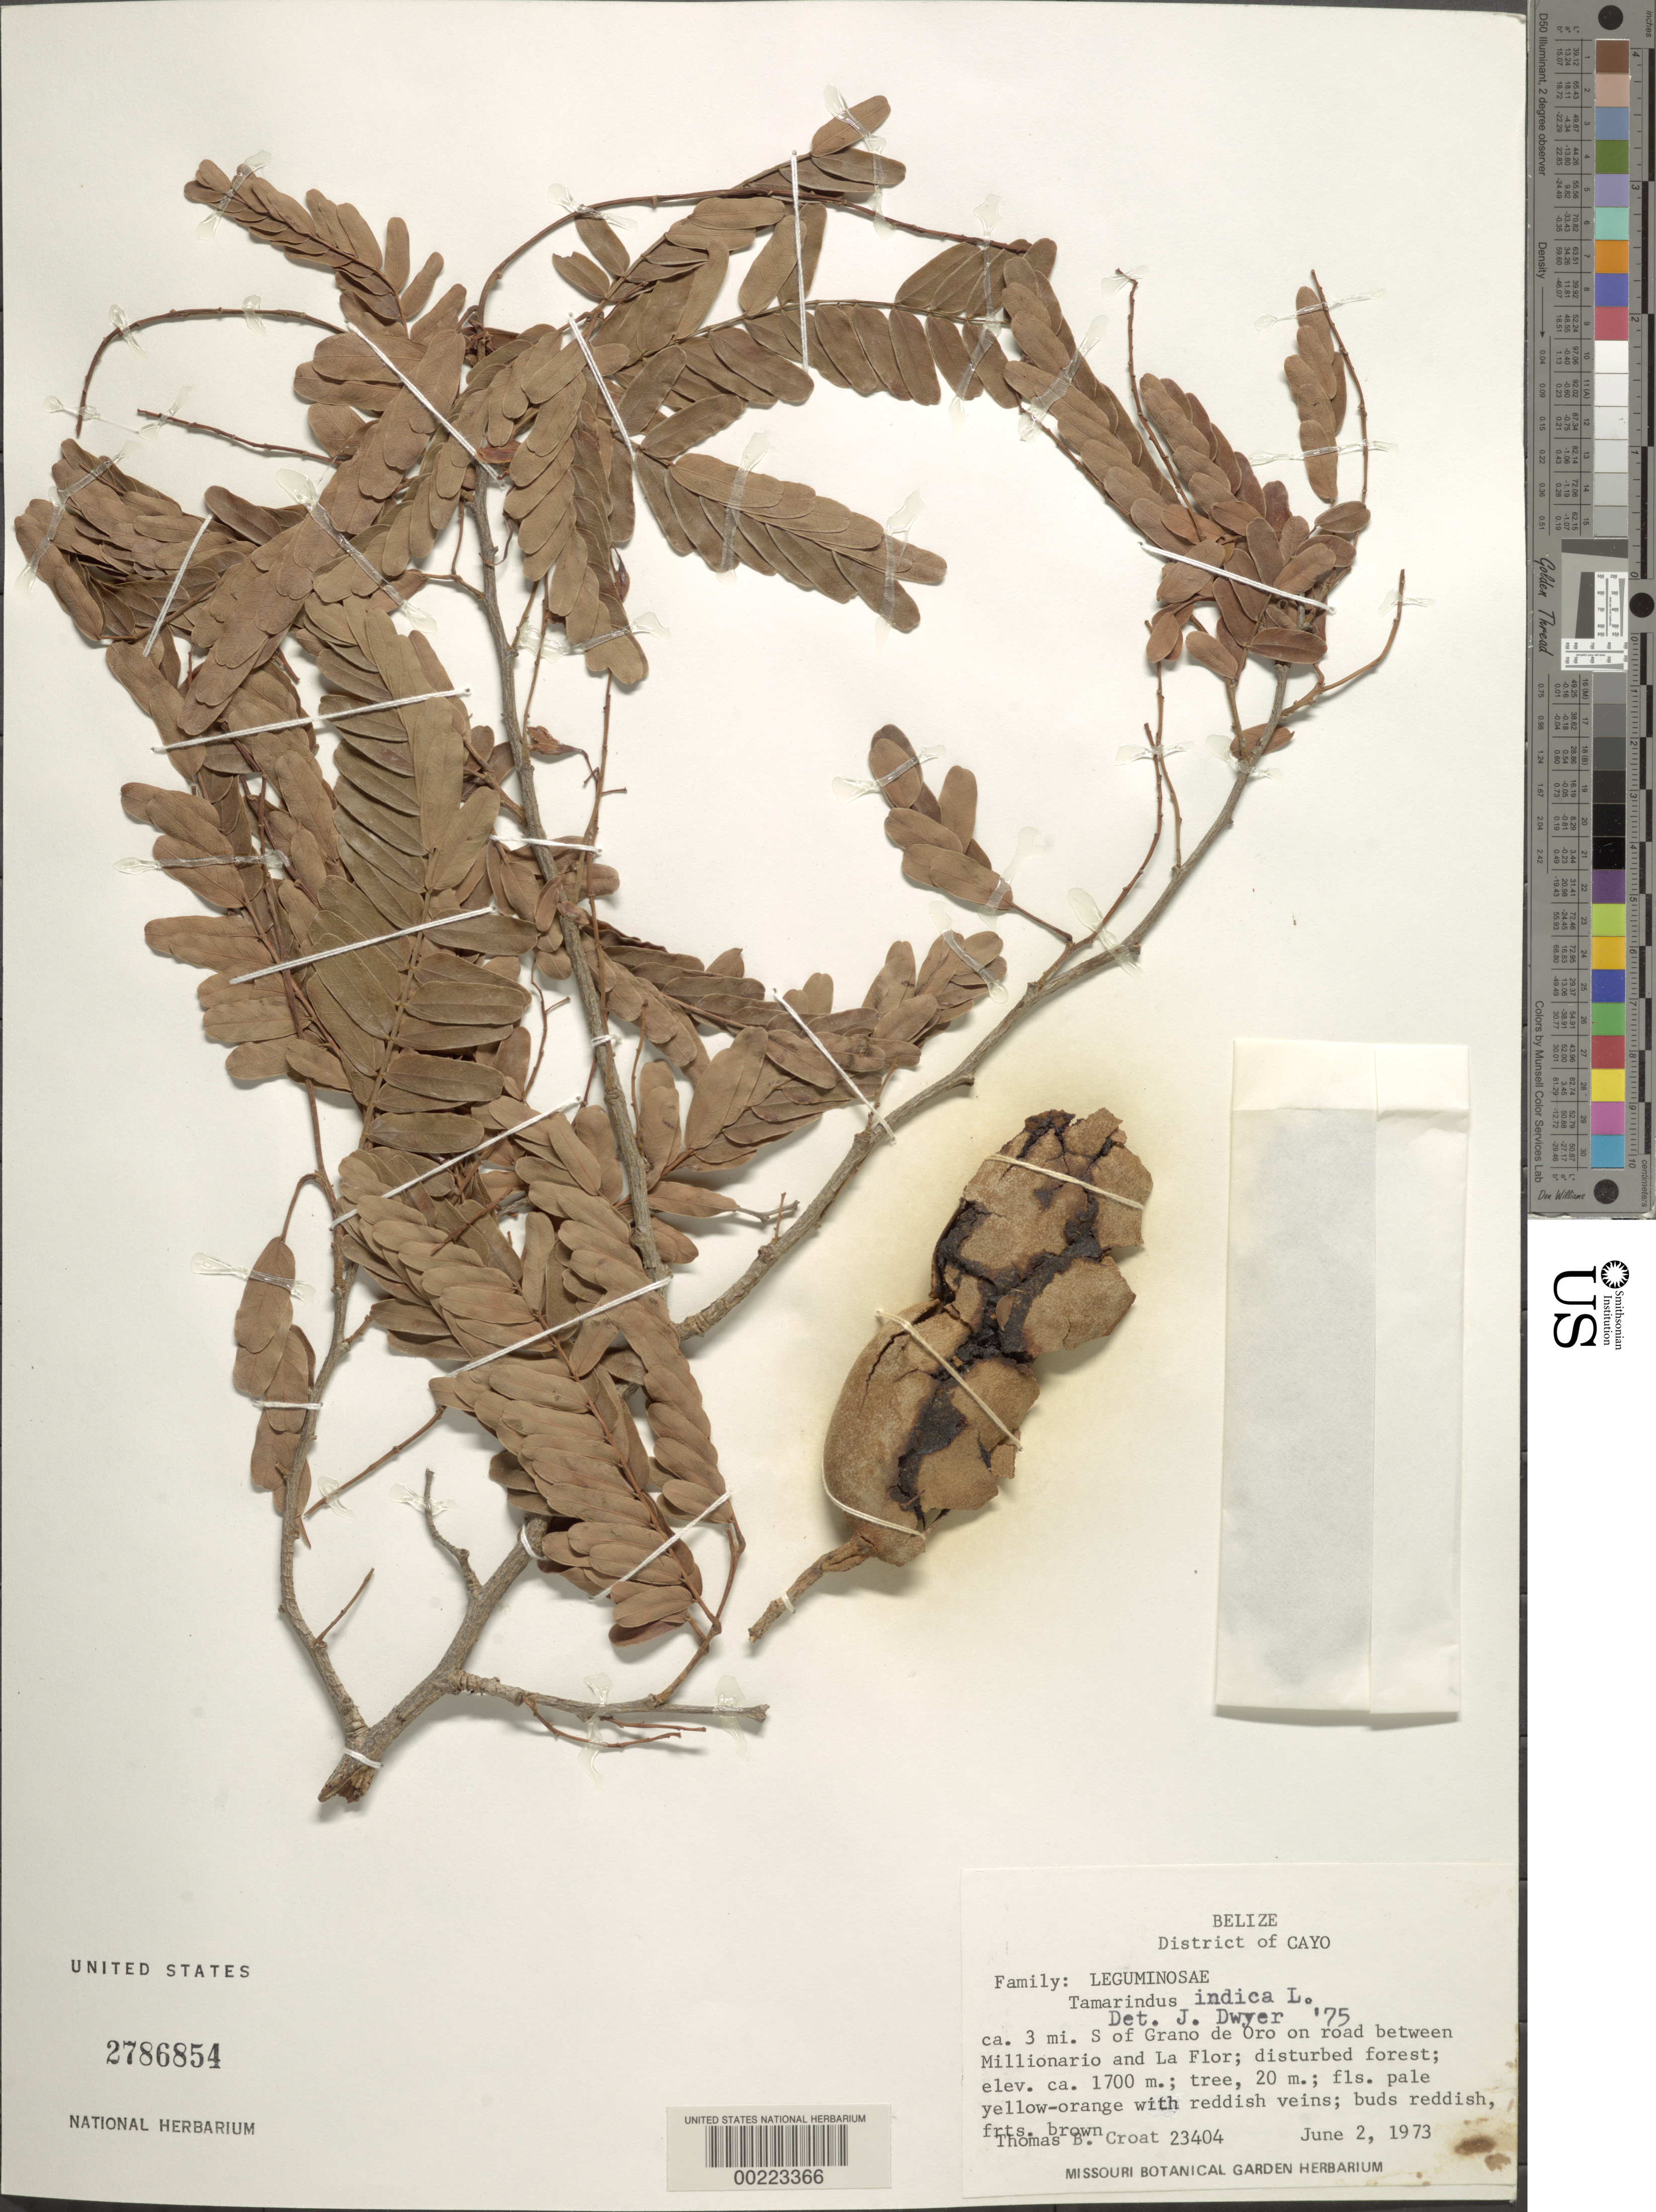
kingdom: Plantae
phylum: Tracheophyta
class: Magnoliopsida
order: Fabales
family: Fabaceae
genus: Tamarindus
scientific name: Tamarindus indica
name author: L.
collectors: T. B. Croat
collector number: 23404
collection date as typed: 02 Jun 1973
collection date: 1973-06-02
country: Belize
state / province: Cayo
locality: Ca 3 mi S of Grano de Oro on road between Millionario and La Flor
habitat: Disturbed forest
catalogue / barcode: US 2786854